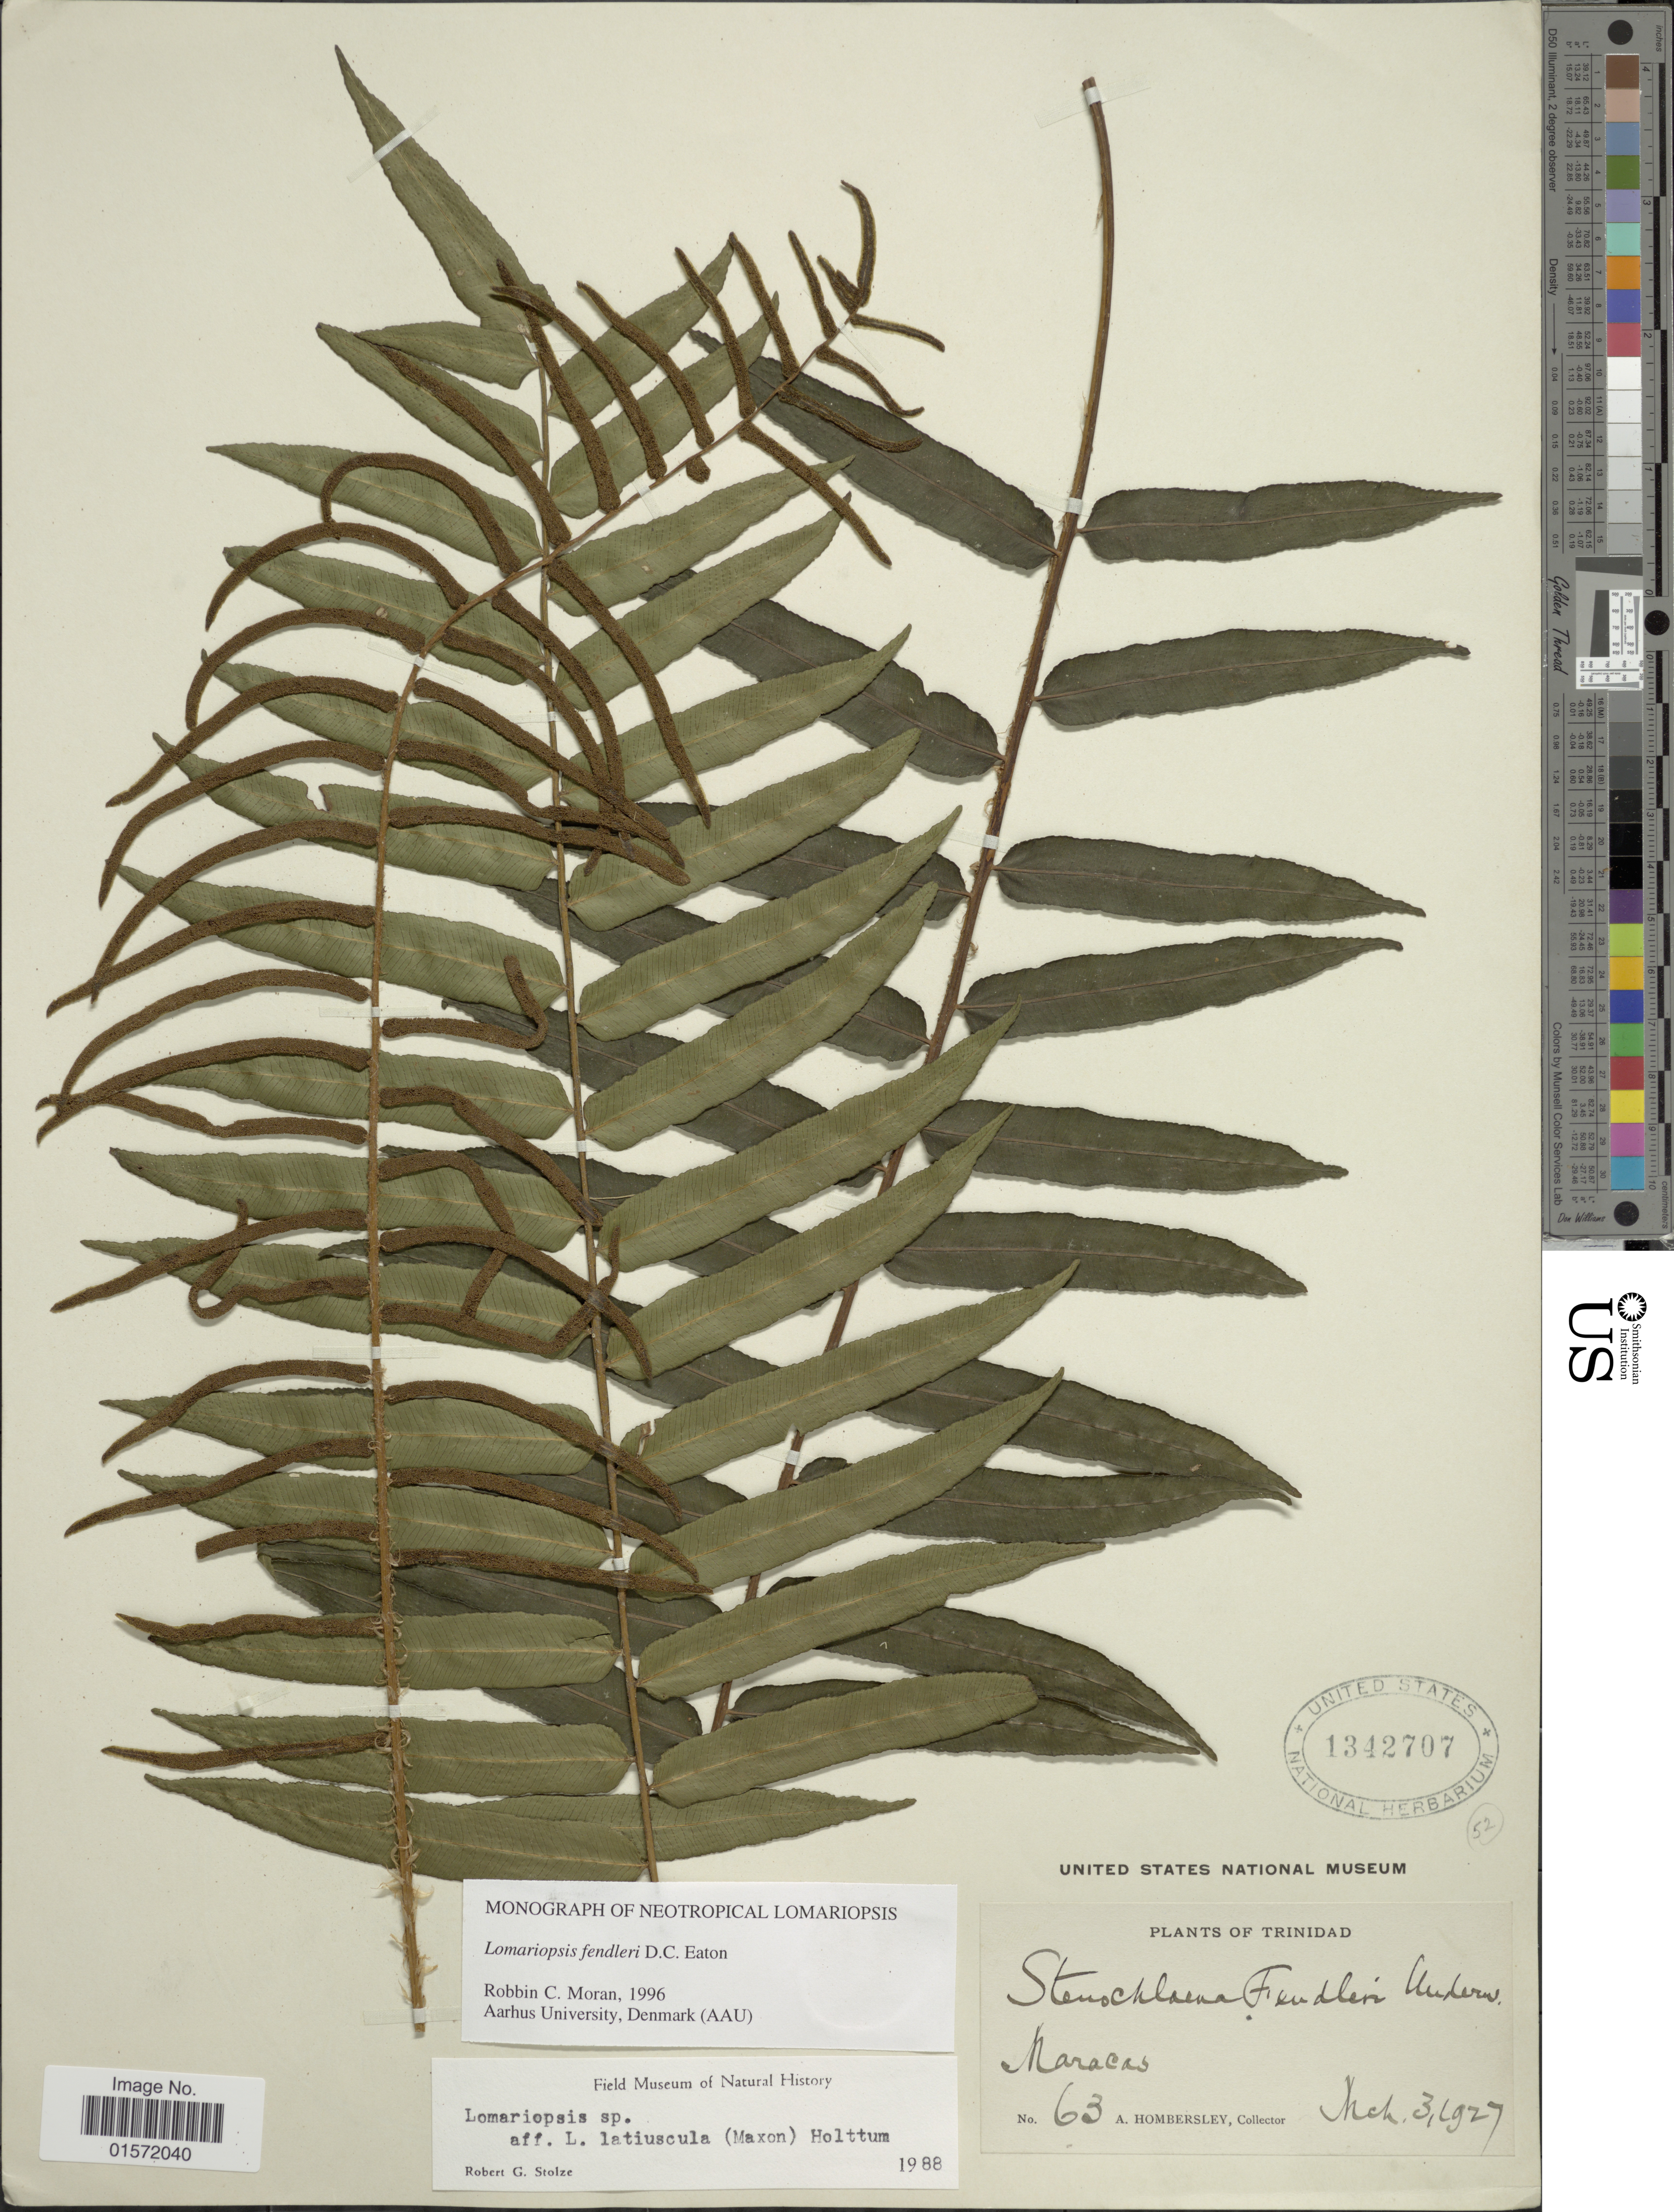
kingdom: Plantae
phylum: Tracheophyta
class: Polypodiopsida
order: Polypodiales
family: Lomariopsidaceae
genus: Lomariopsis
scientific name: Lomariopsis fendleri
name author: D.C. Eaton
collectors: A. Hombersley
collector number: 63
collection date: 1927-03-03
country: Trinidad and Tobago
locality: Trinidad, Maracas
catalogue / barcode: US 1342707